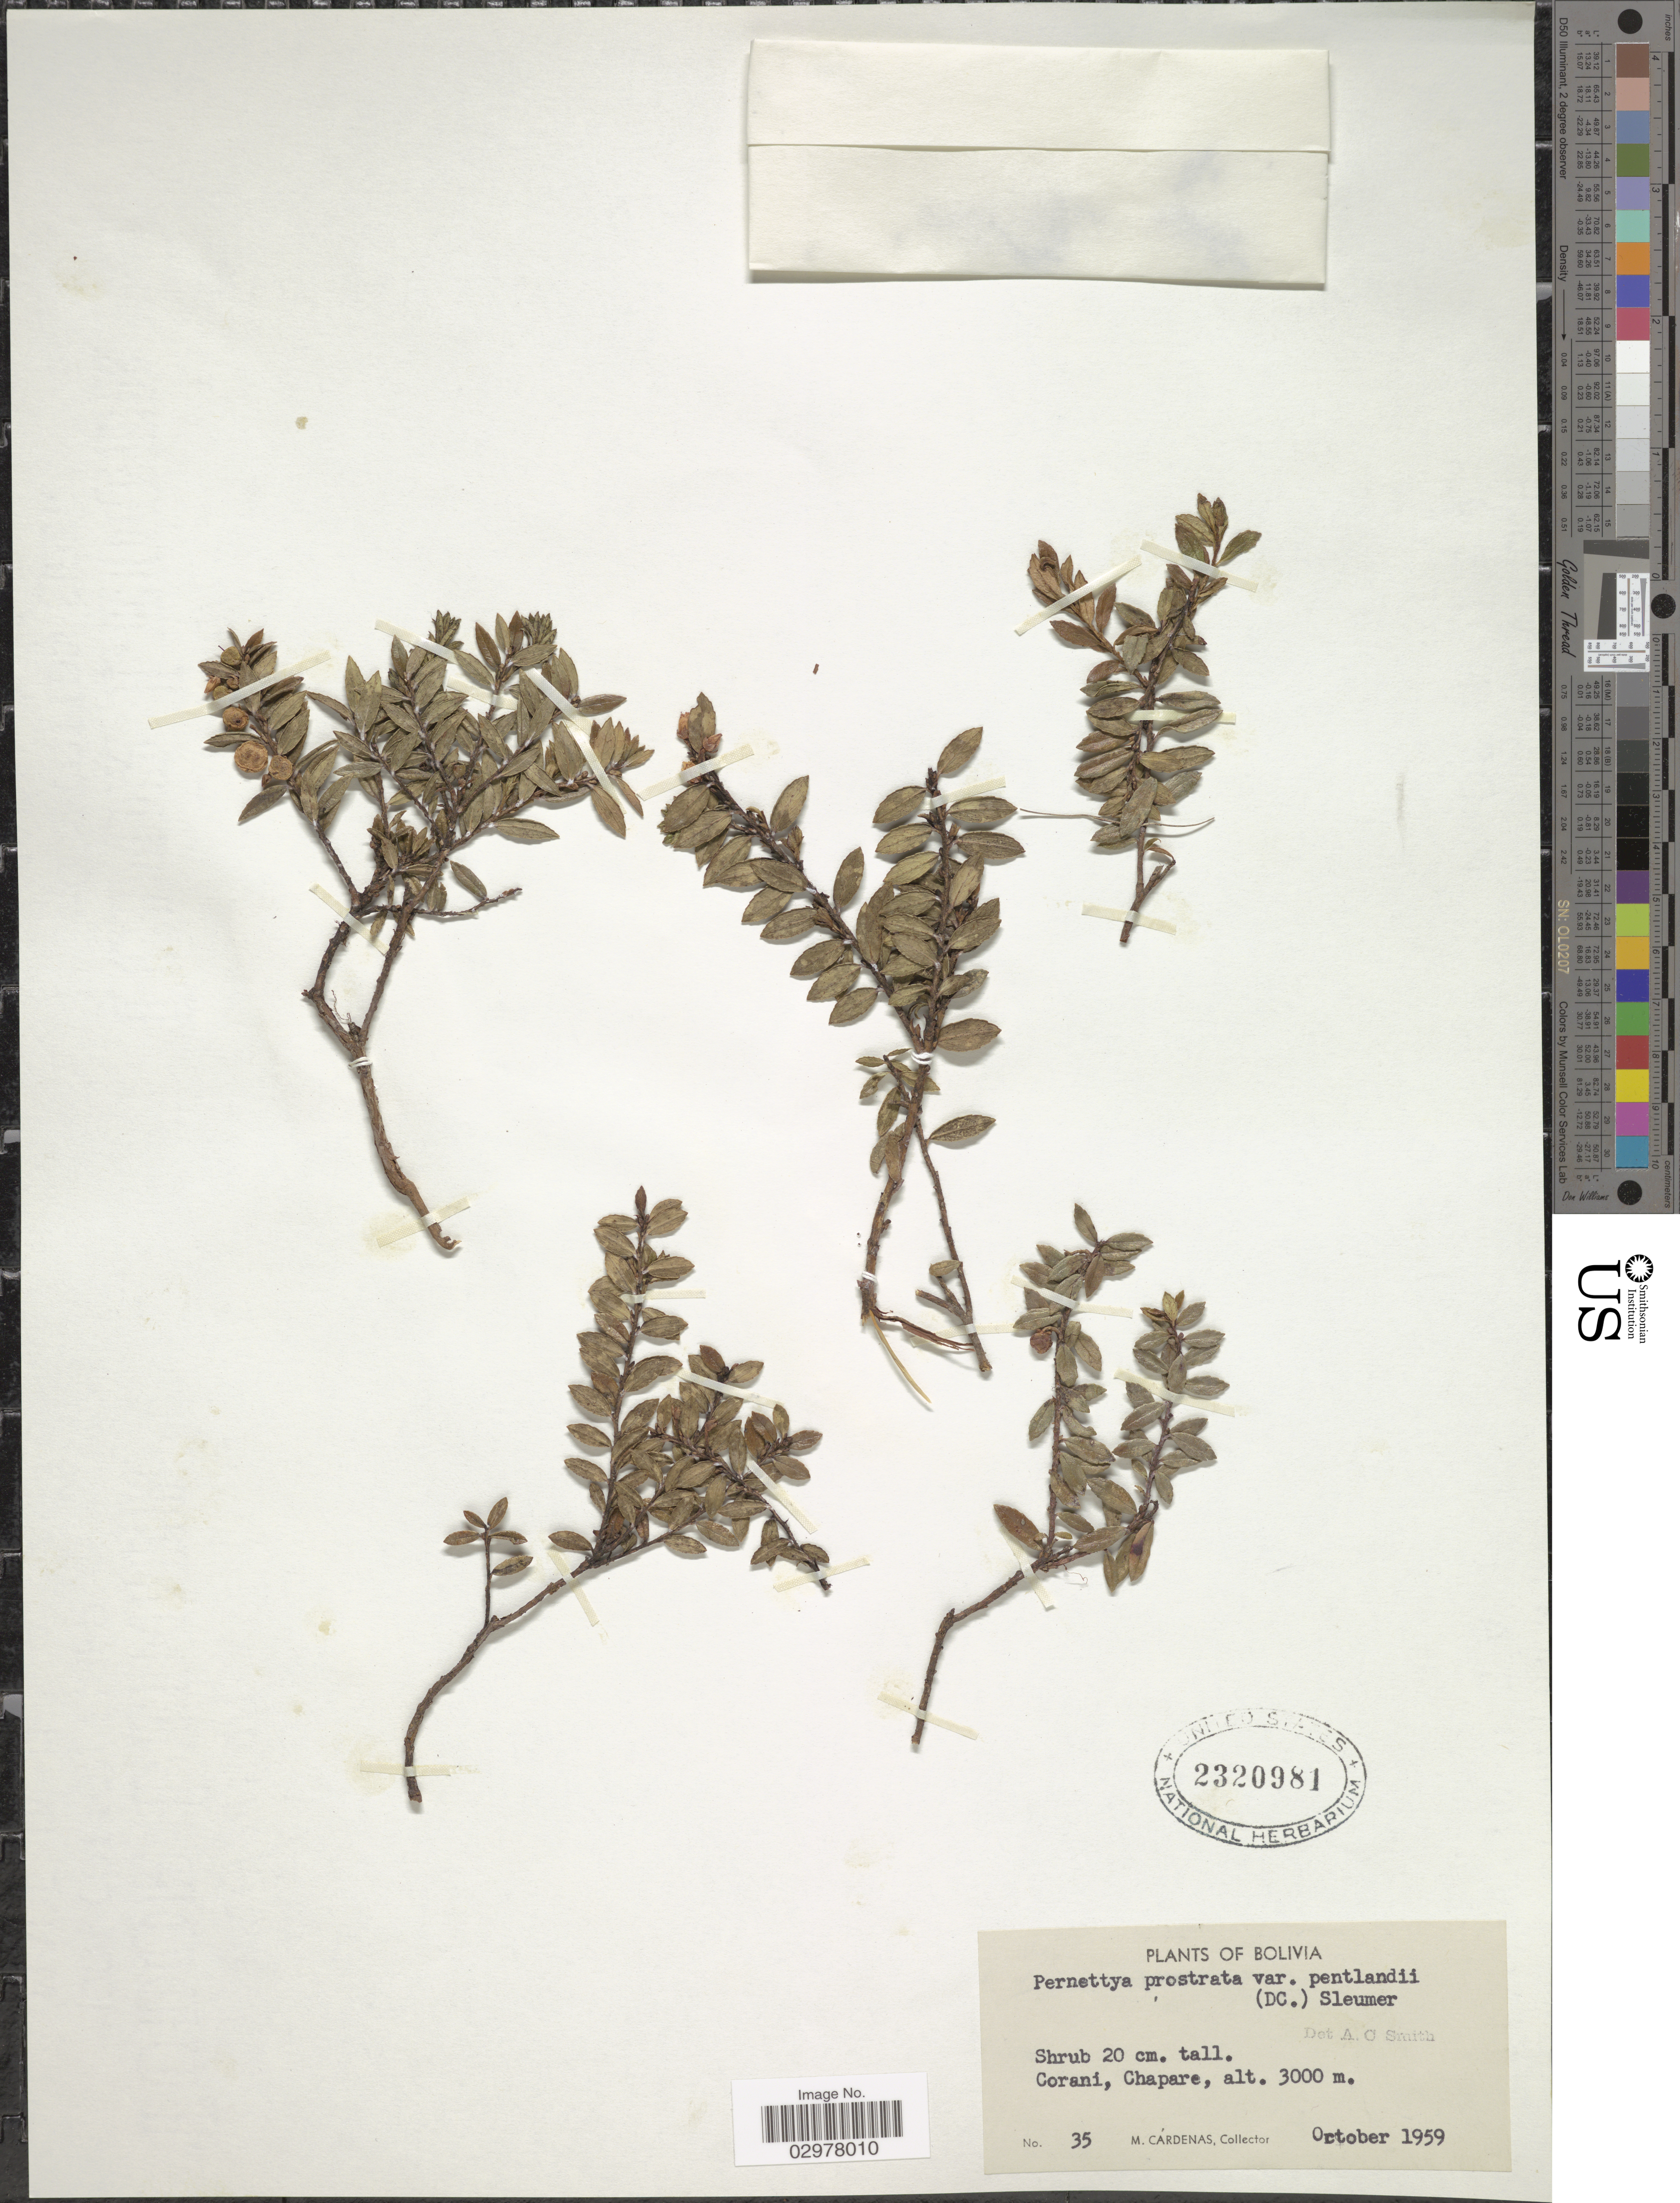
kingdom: Plantae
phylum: Tracheophyta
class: Magnoliopsida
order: Ericales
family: Ericaceae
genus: Pernettya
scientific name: Pernettya prostrata var. pentlandii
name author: (DC.) Sleumer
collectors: M. Cárdenas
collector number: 35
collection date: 1959-10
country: Bolivia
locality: Corani, Chapare.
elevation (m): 3000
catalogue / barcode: US 2320981